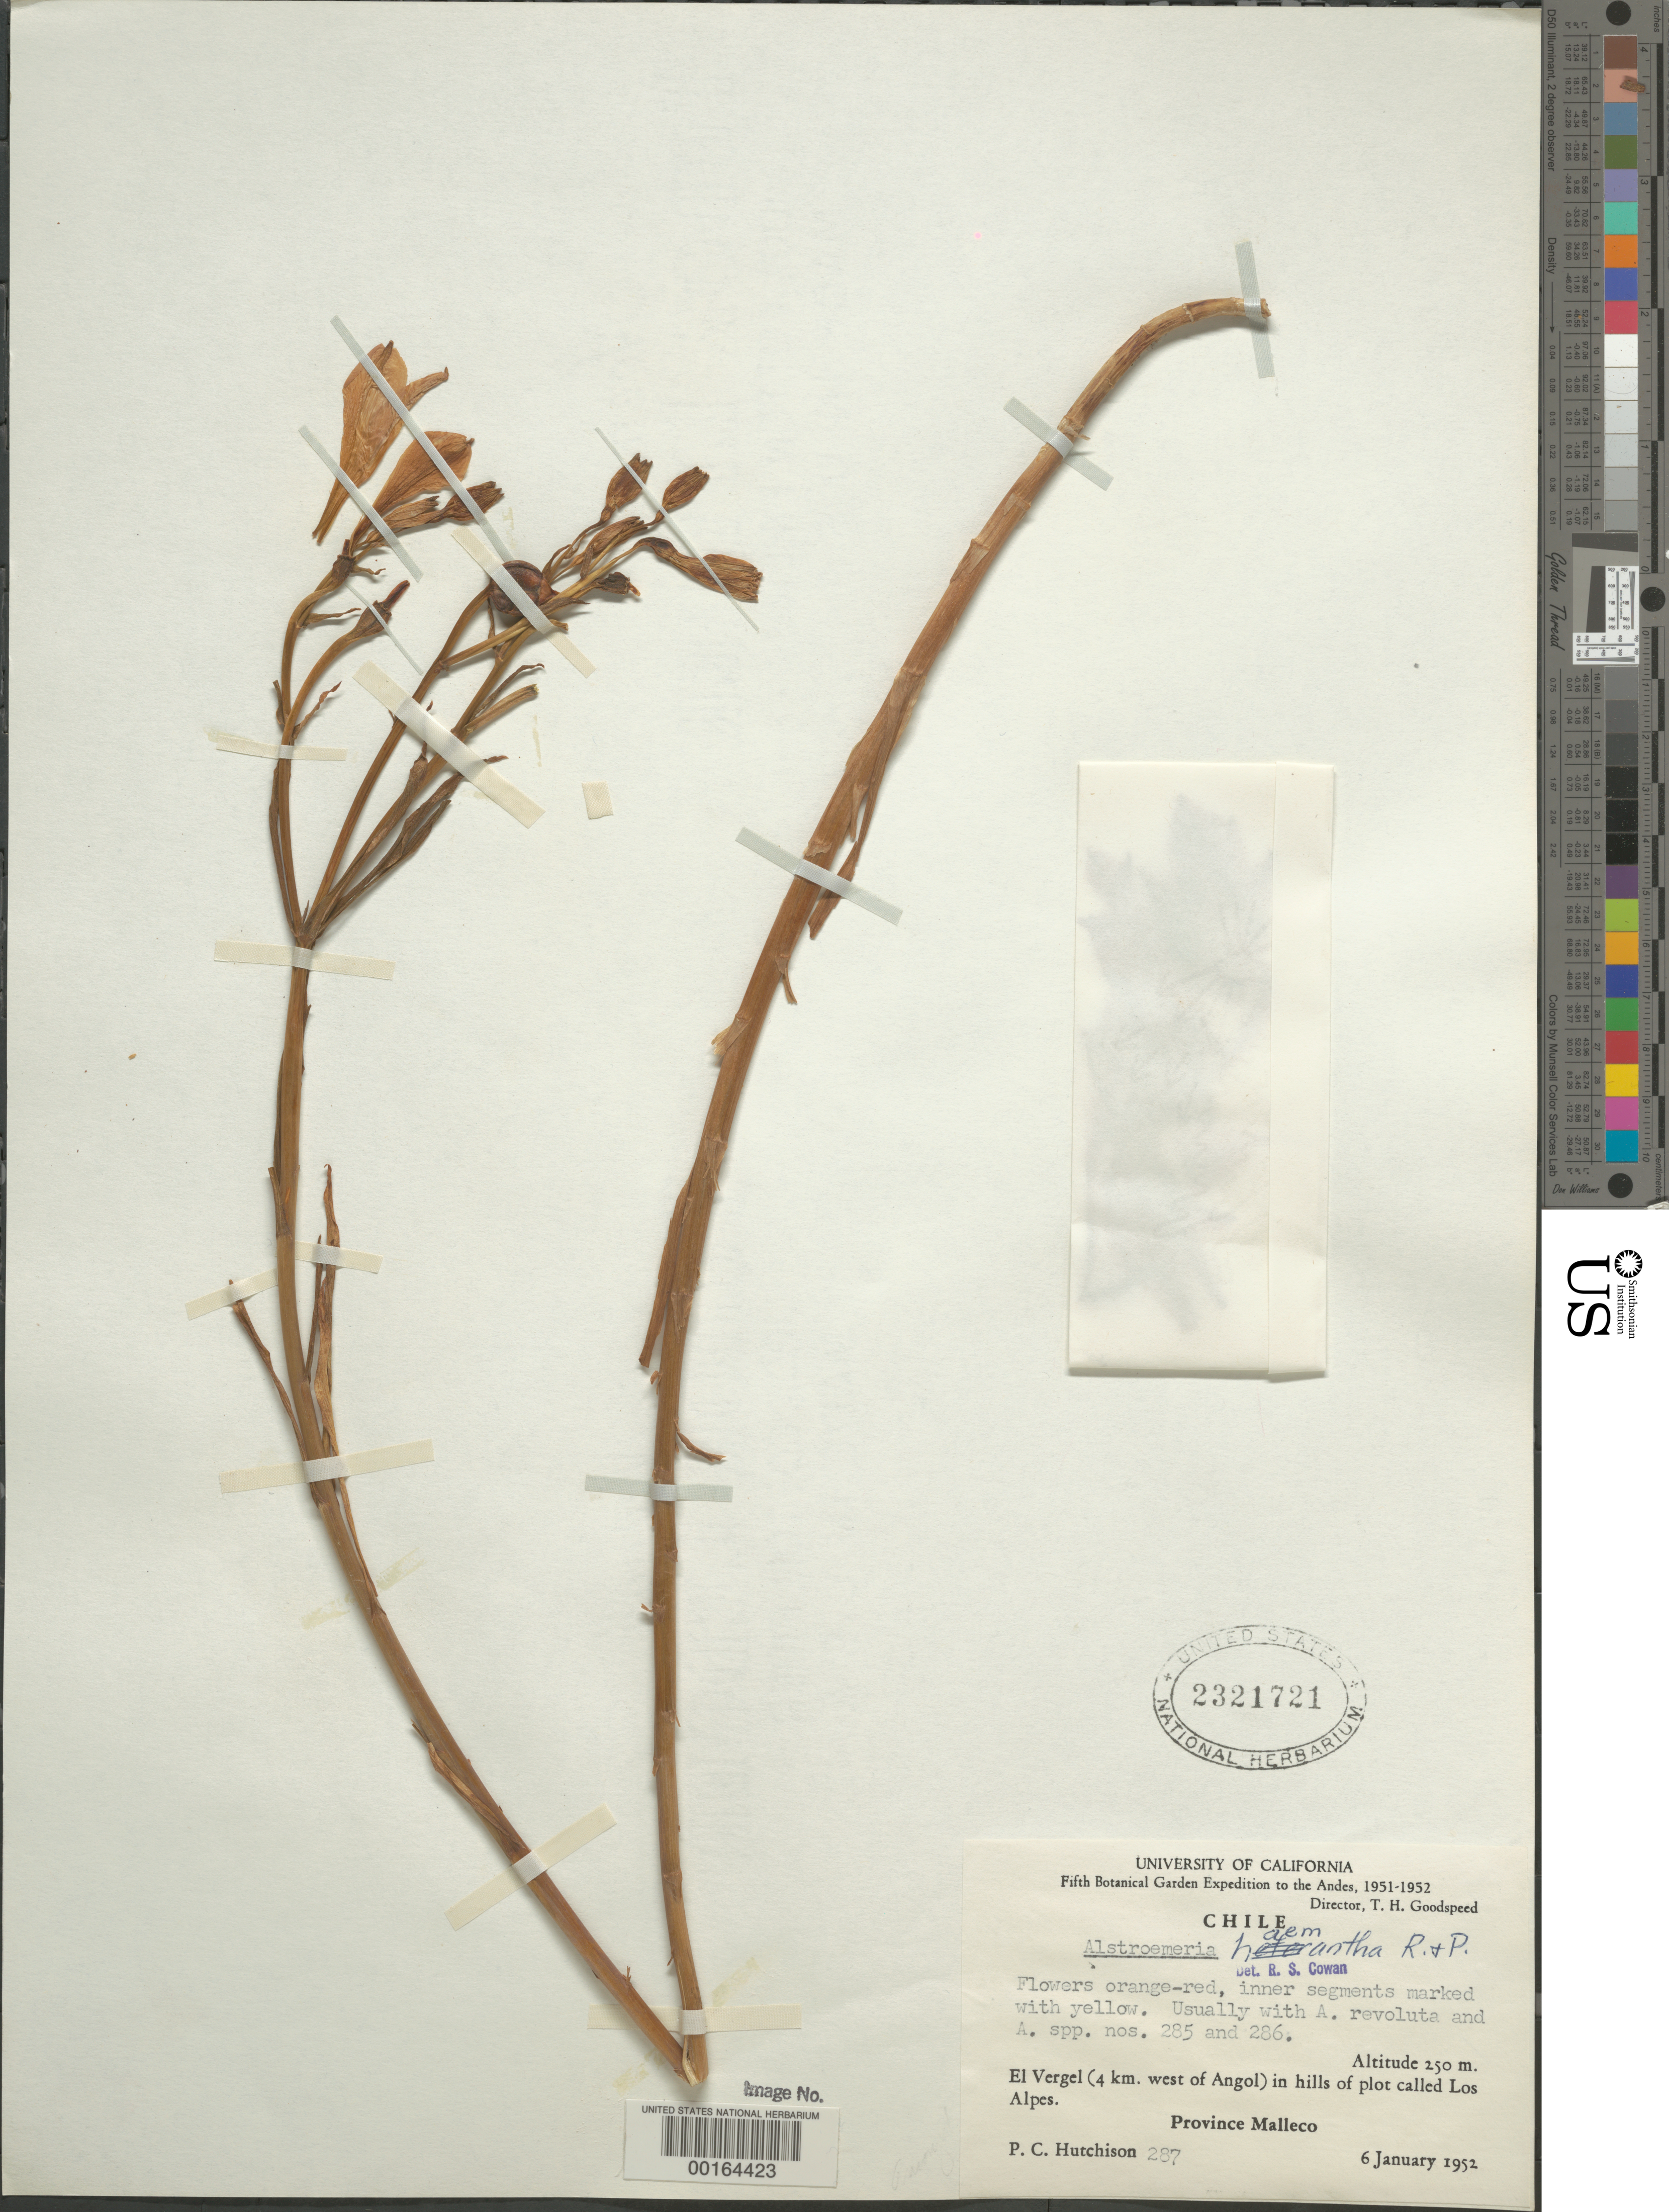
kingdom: Plantae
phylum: Tracheophyta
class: Liliopsida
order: Liliales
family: Alstroemeriaceae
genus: Alstroemeria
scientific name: Alstroemeria haemantha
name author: Ruiz & Pav.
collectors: P. C. Hutchison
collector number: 287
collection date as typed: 06 Jan 1952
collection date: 1952-01-06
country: Chile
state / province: Araucanía (IX)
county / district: Malleco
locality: El vergen (4 km w of angol) in hills of plot called los alpes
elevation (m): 250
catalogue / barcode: US 2321721